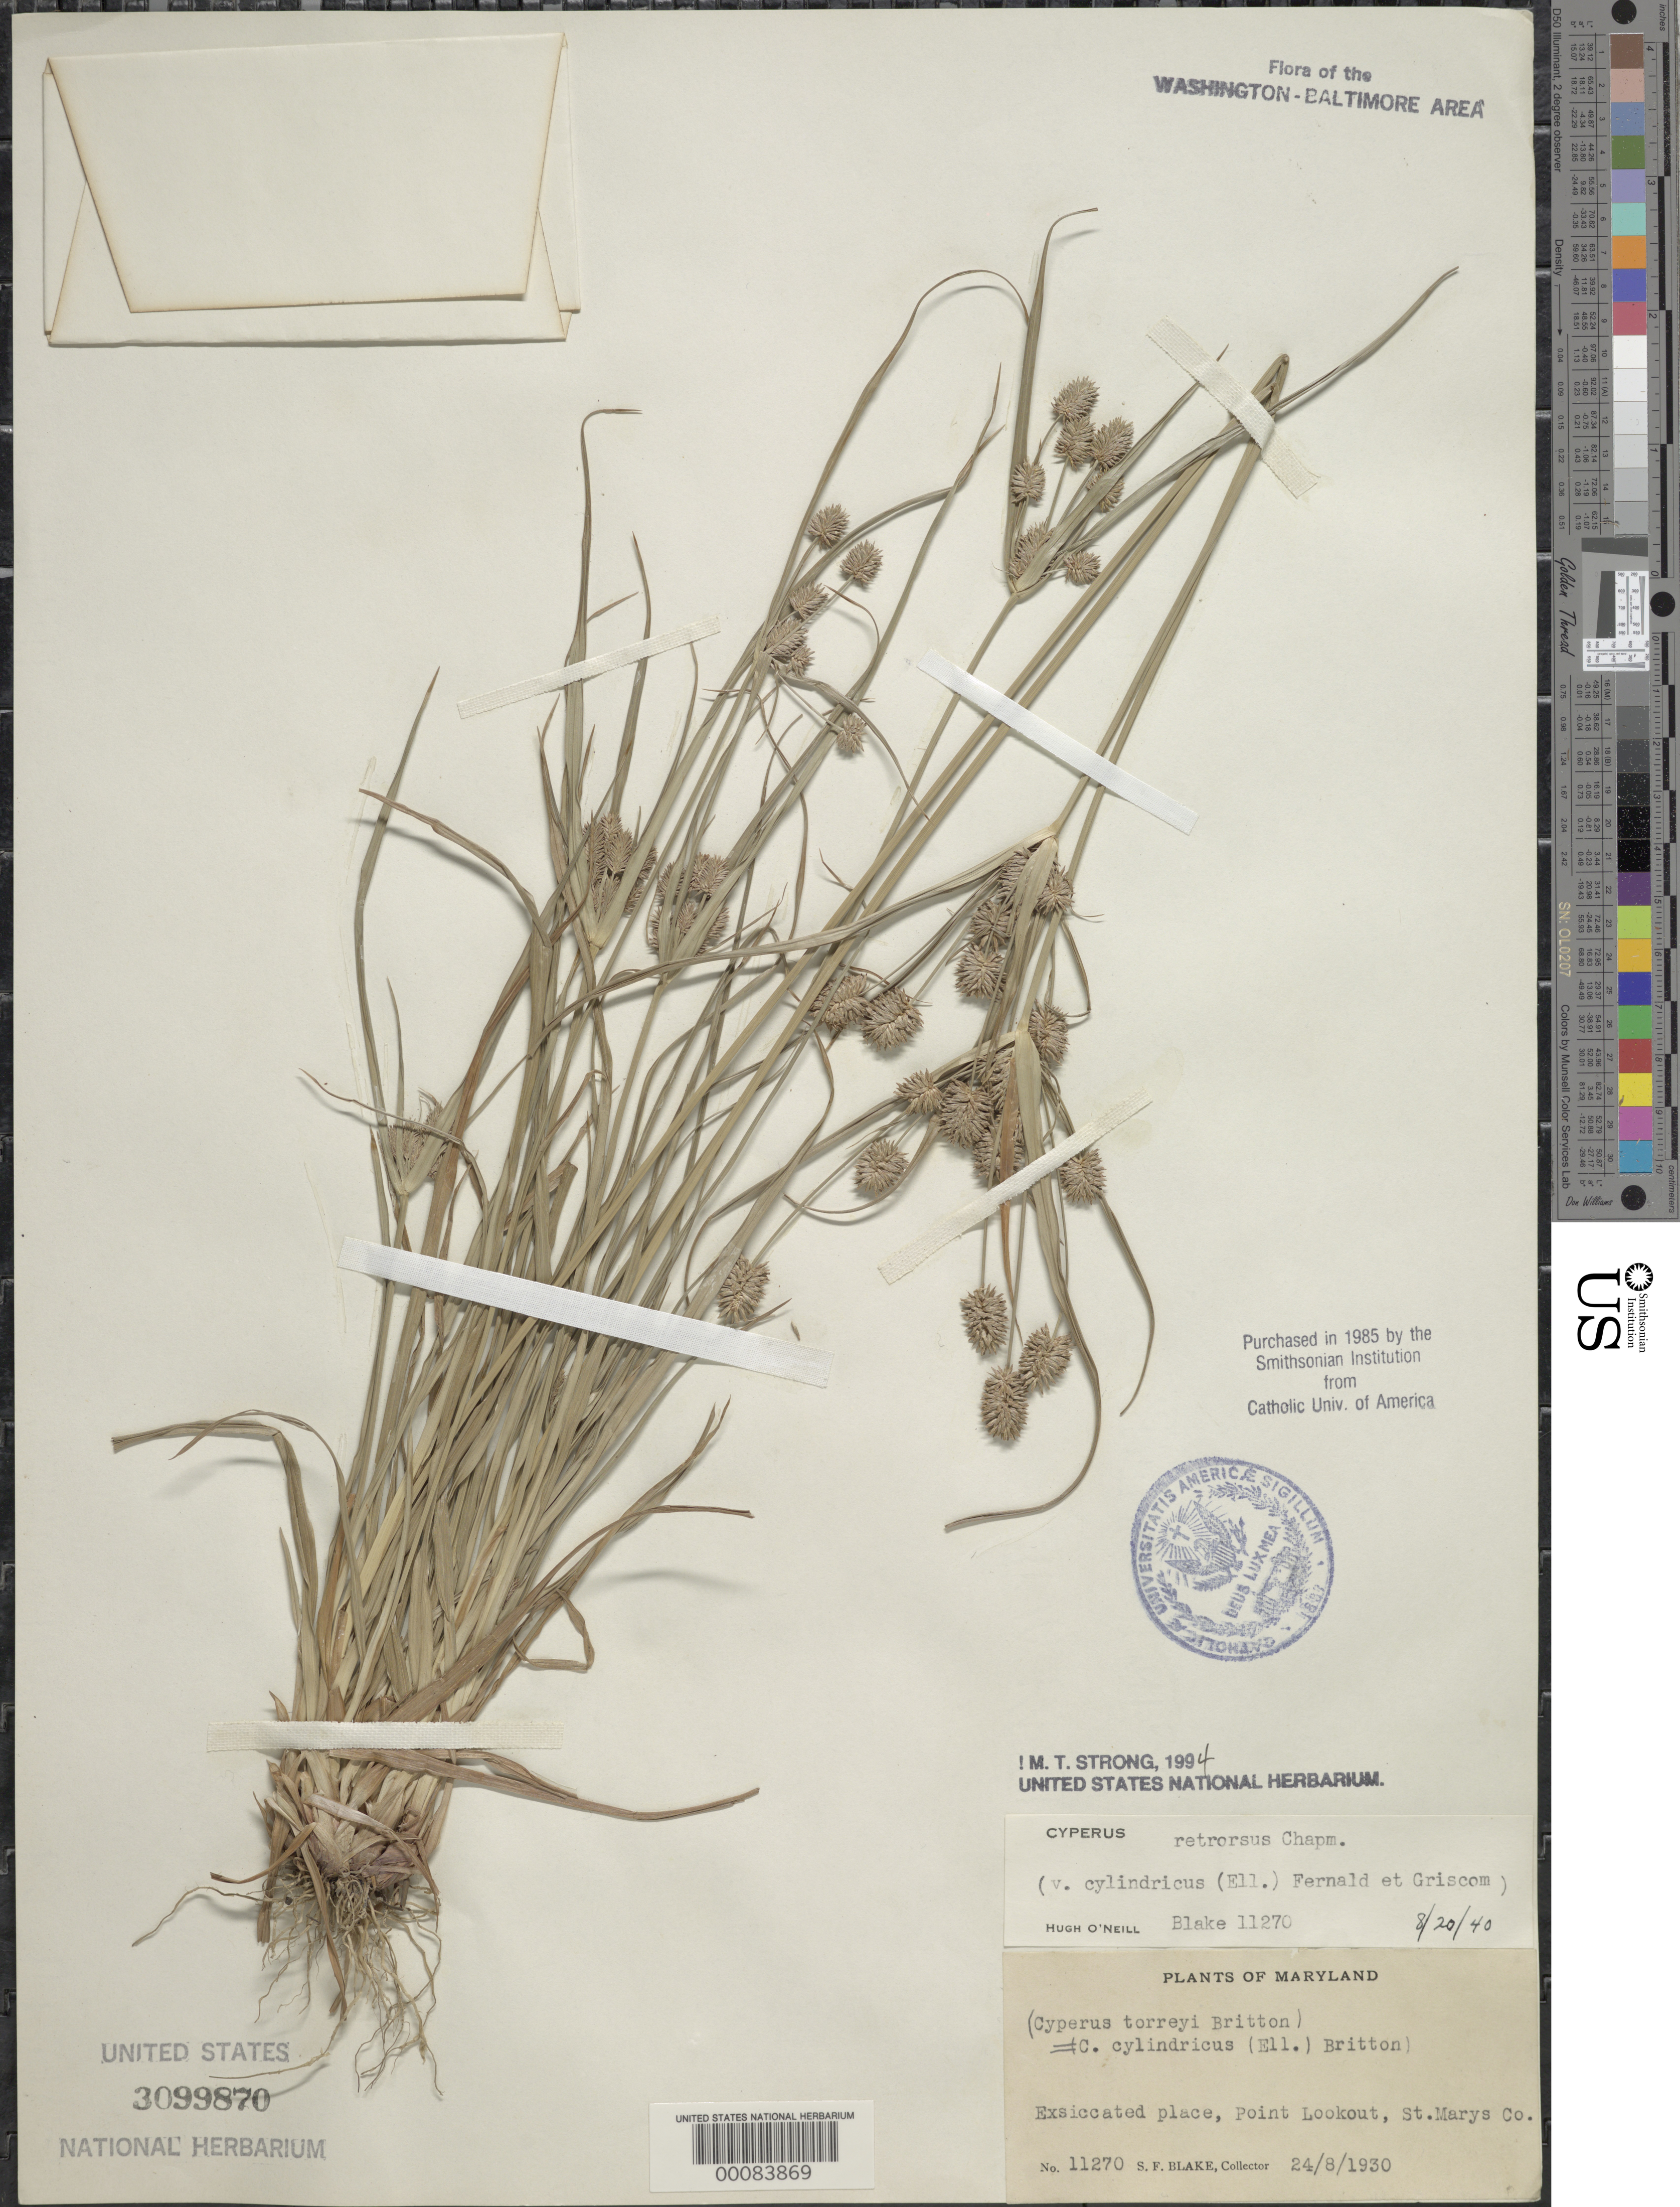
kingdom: Plantae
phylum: Tracheophyta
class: Liliopsida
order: Poales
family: Cyperaceae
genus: Cyperus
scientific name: Cyperus retrorsus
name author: Chapm.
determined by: O'Neill, Hugh T.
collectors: S. Slake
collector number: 11270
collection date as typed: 24 Aug 1930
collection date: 1930-08-24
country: United States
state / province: Maryland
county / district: St. Mary's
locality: Point Lookout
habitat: Exsiccated places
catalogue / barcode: US 3099870